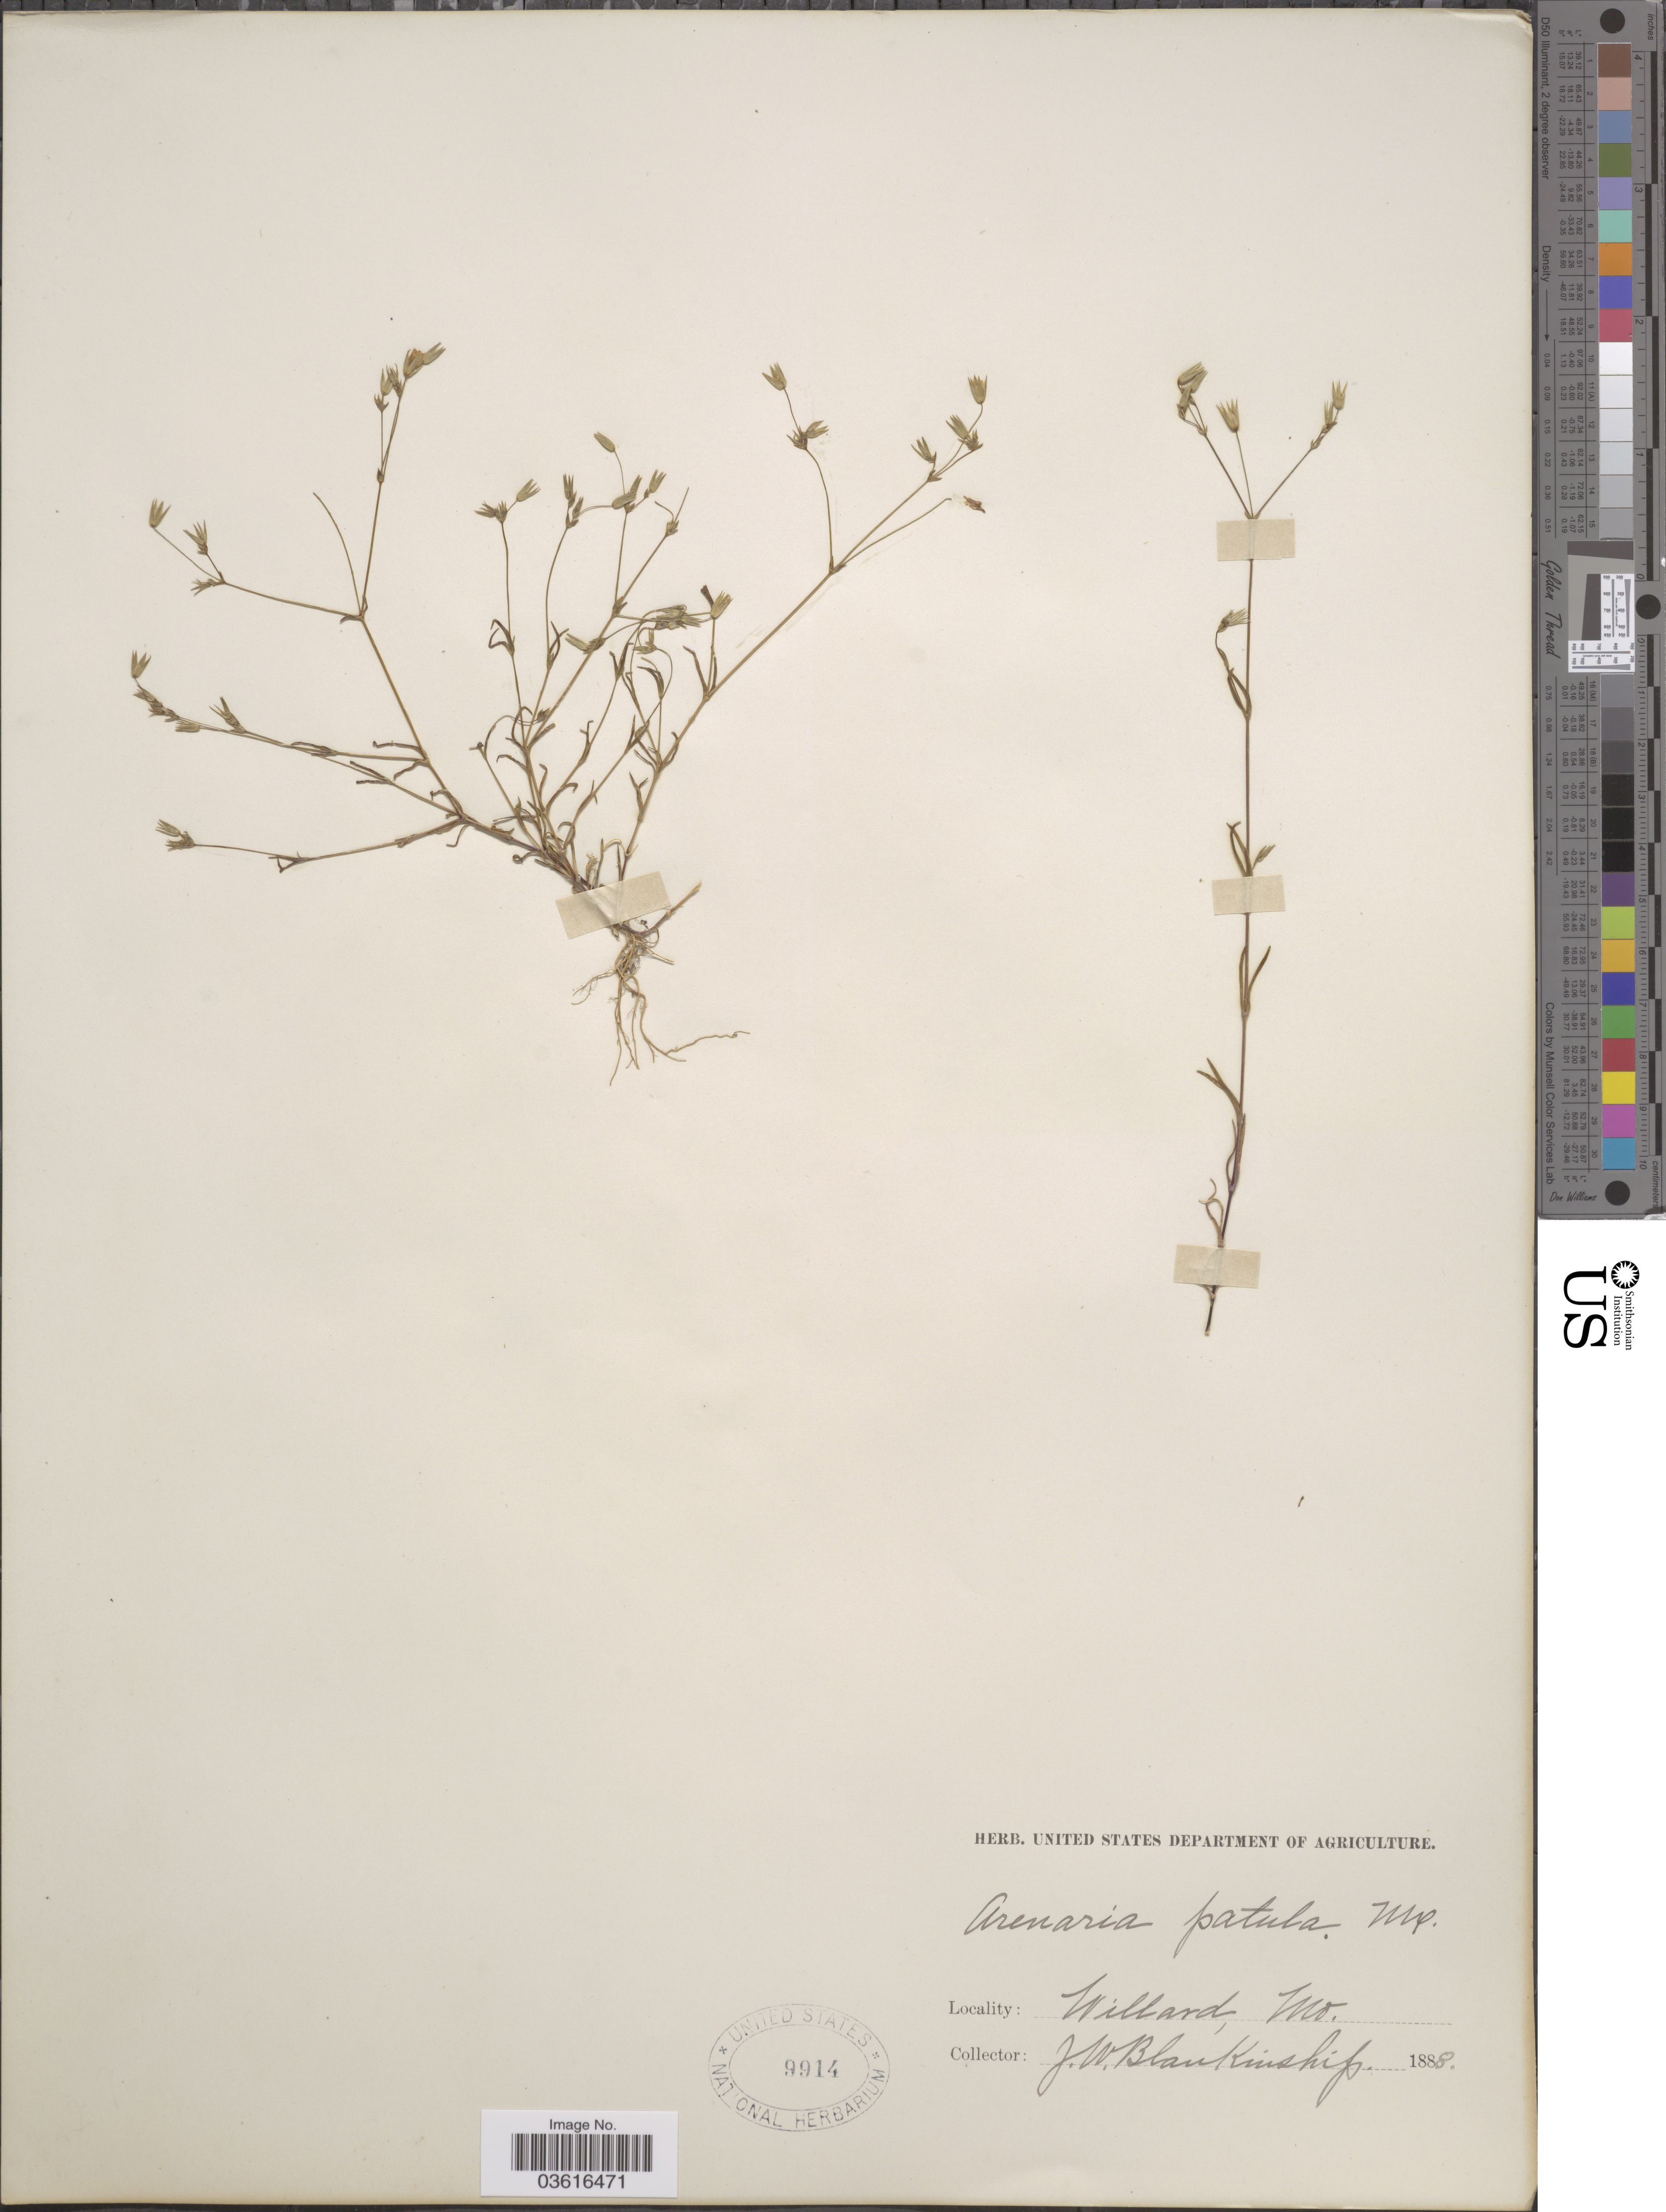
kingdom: Plantae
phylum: Tracheophyta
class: Magnoliopsida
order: Caryophyllales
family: Caryophyllaceae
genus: Minuartia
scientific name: Minuartia patula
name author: (Michx.) Mattf.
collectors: J. W. Blankinship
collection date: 1888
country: United States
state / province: Missouri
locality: Willard.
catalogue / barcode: US 9914